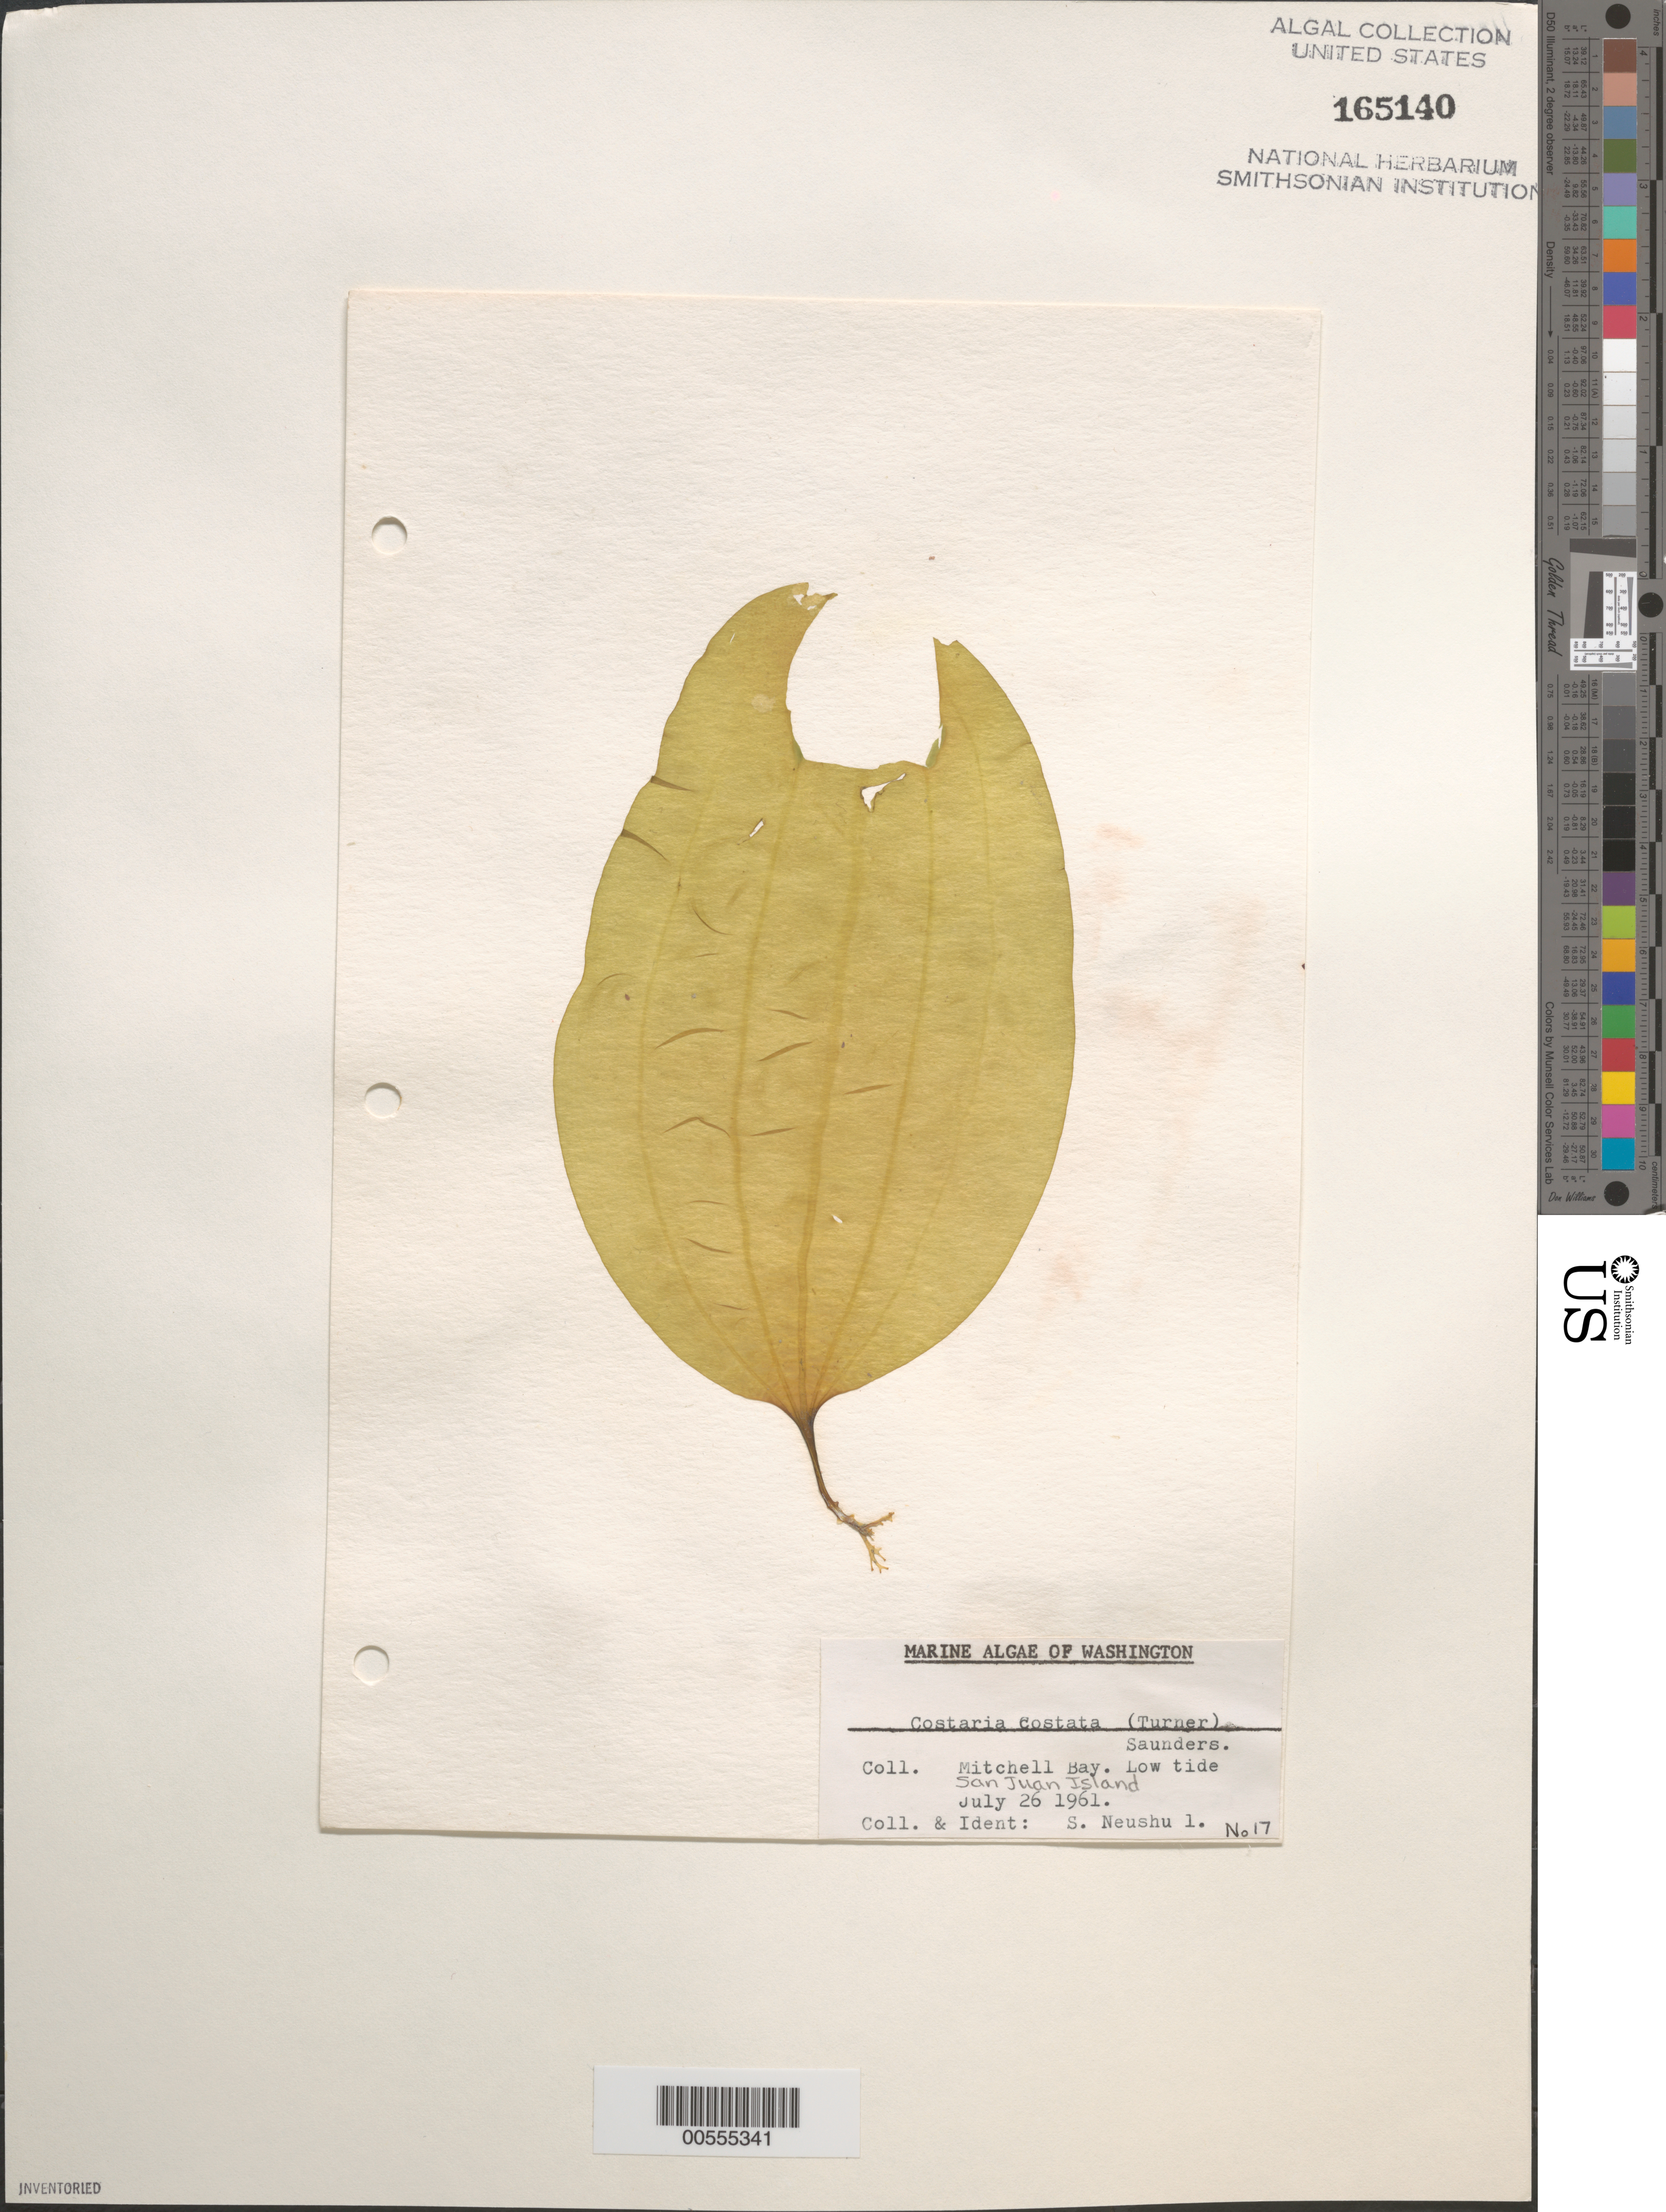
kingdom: Chromista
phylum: Ochrophyta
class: Phaeophyceae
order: Laminariales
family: Costariaceae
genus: Costaria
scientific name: Costaria costata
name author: (C. Agardh) D.A. Saunders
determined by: Neushul, S.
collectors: S. Neushul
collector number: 17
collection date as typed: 26 Jul 1961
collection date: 1961-07-26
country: United States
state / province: Washington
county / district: San Juan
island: San Juan Island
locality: Mitchell Bay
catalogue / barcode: US 165140